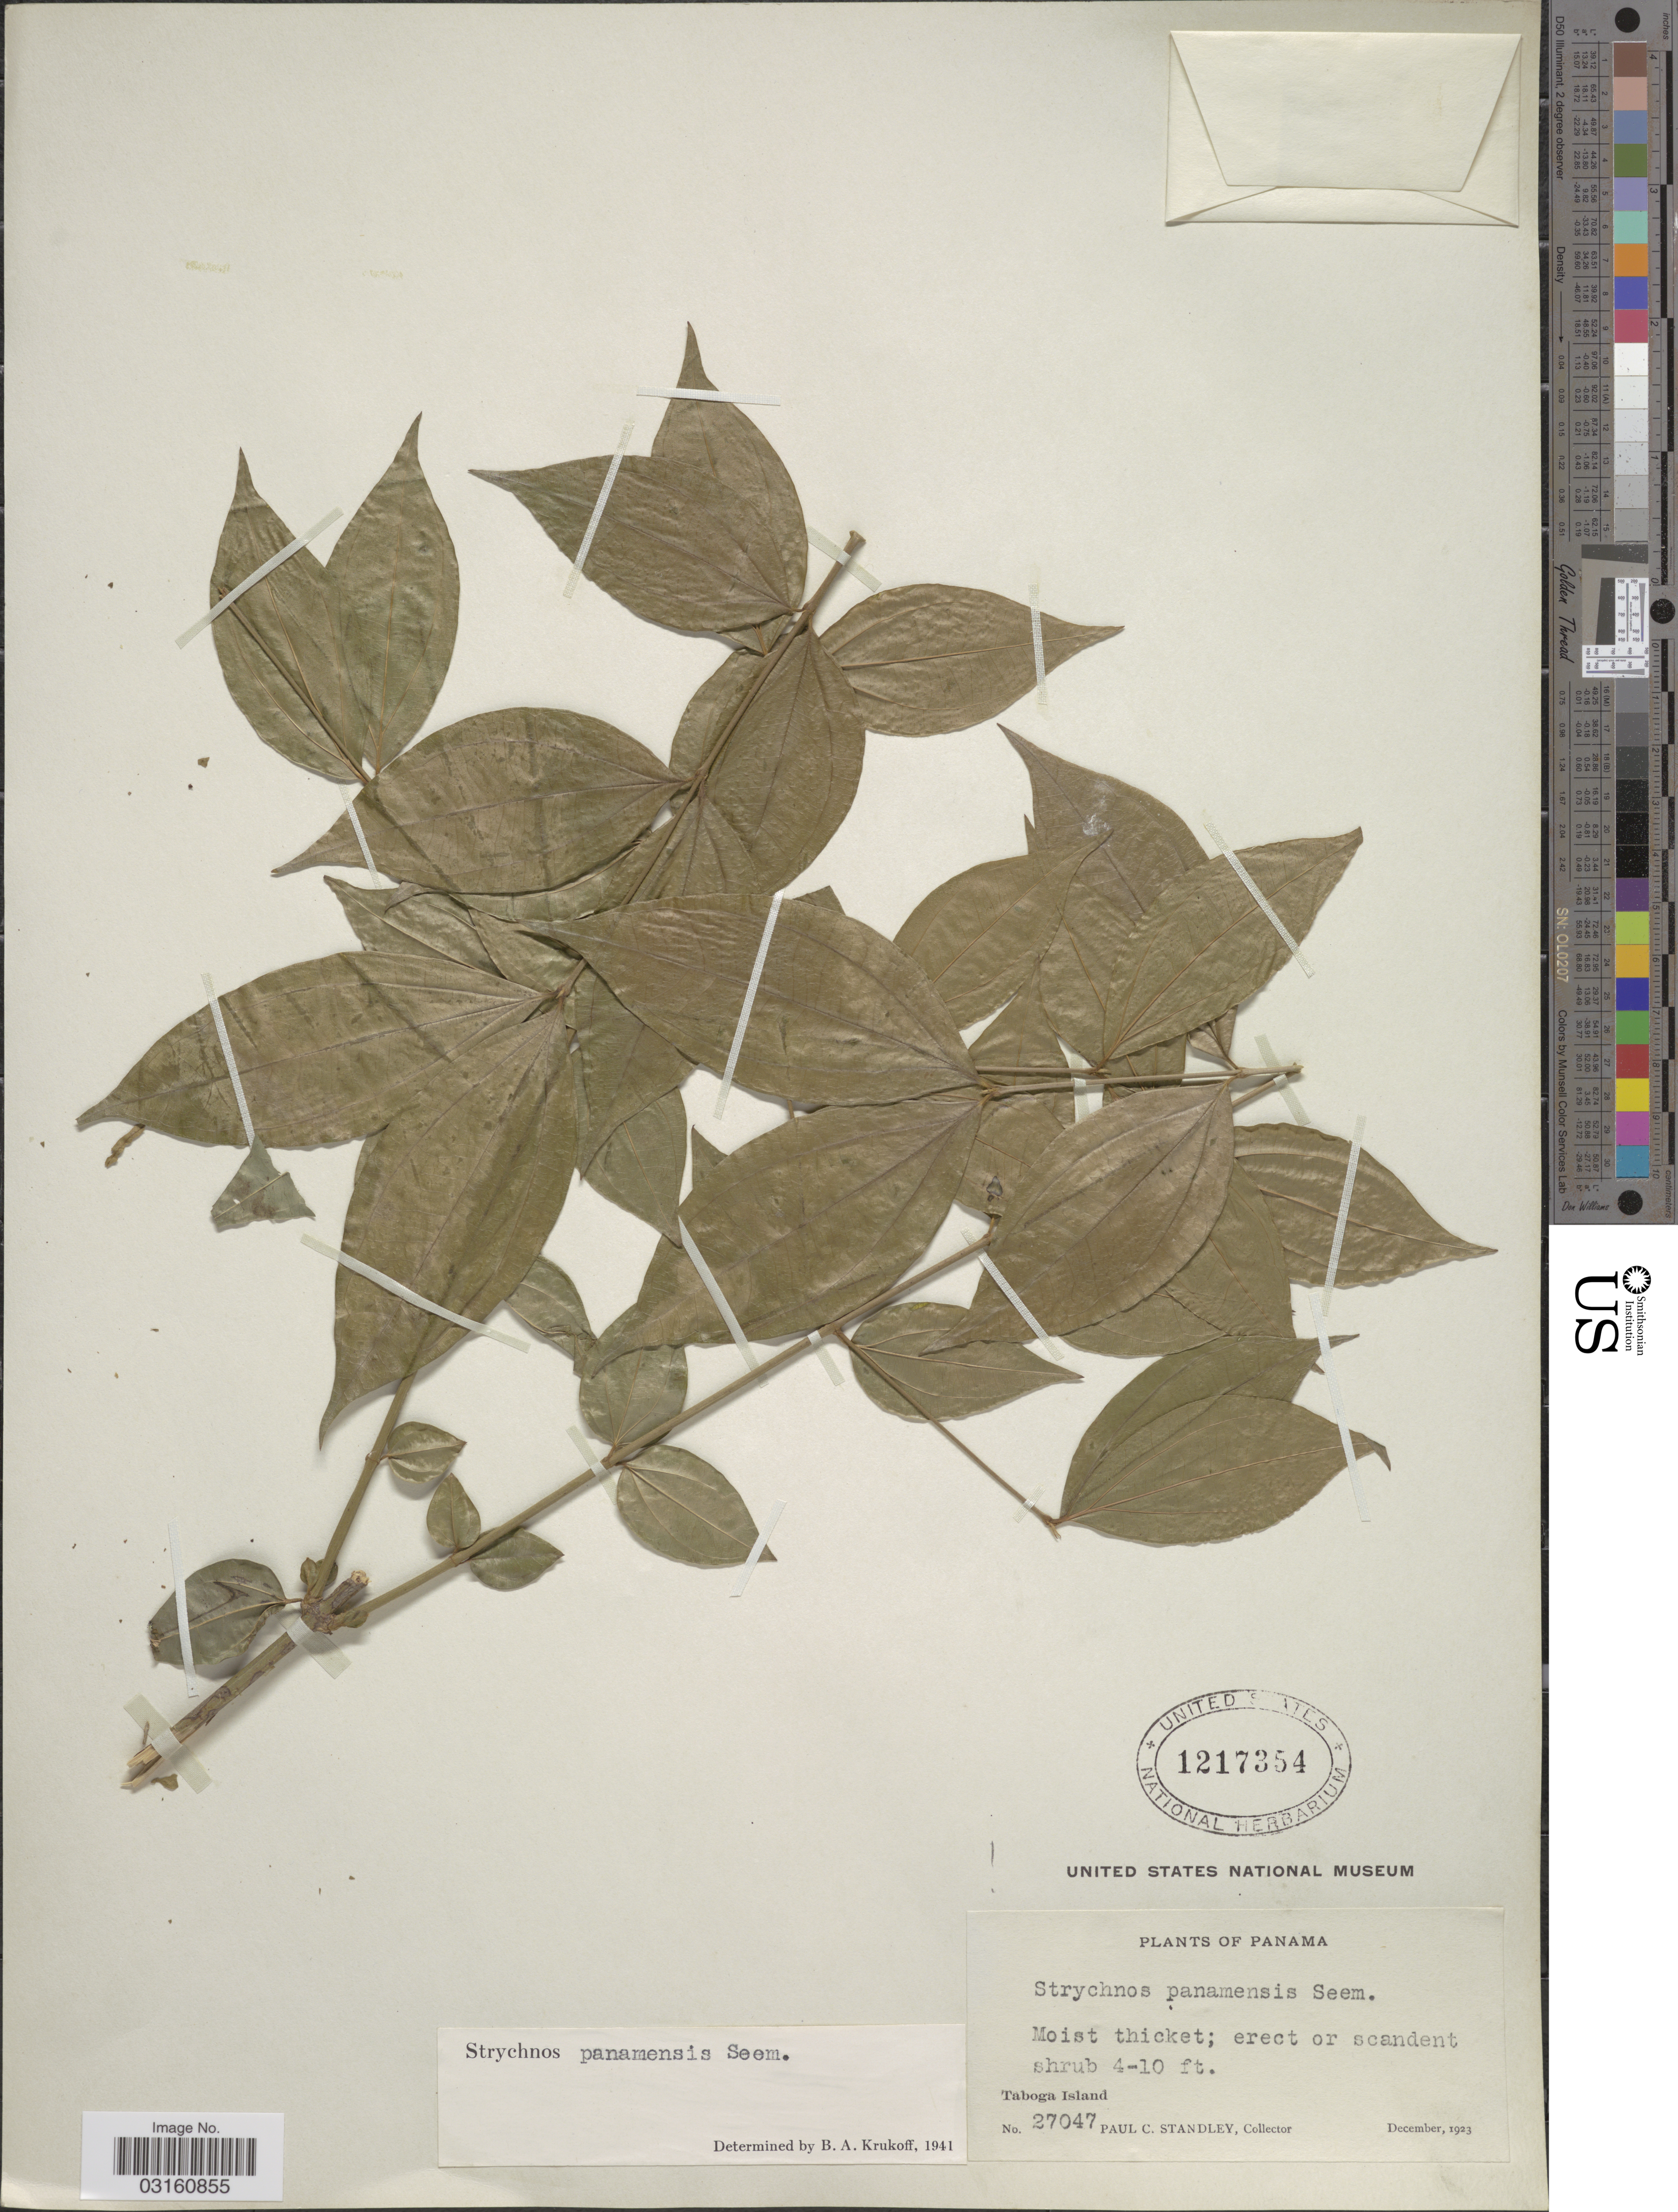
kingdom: Plantae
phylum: Tracheophyta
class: Magnoliopsida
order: Gentianales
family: Loganiaceae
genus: Strychnos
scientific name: Strychnos panamensis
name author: Seem.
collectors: P. C. Standley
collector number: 27047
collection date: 1923-12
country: Panama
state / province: Panamá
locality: Taboga Island.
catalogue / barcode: US 1217354